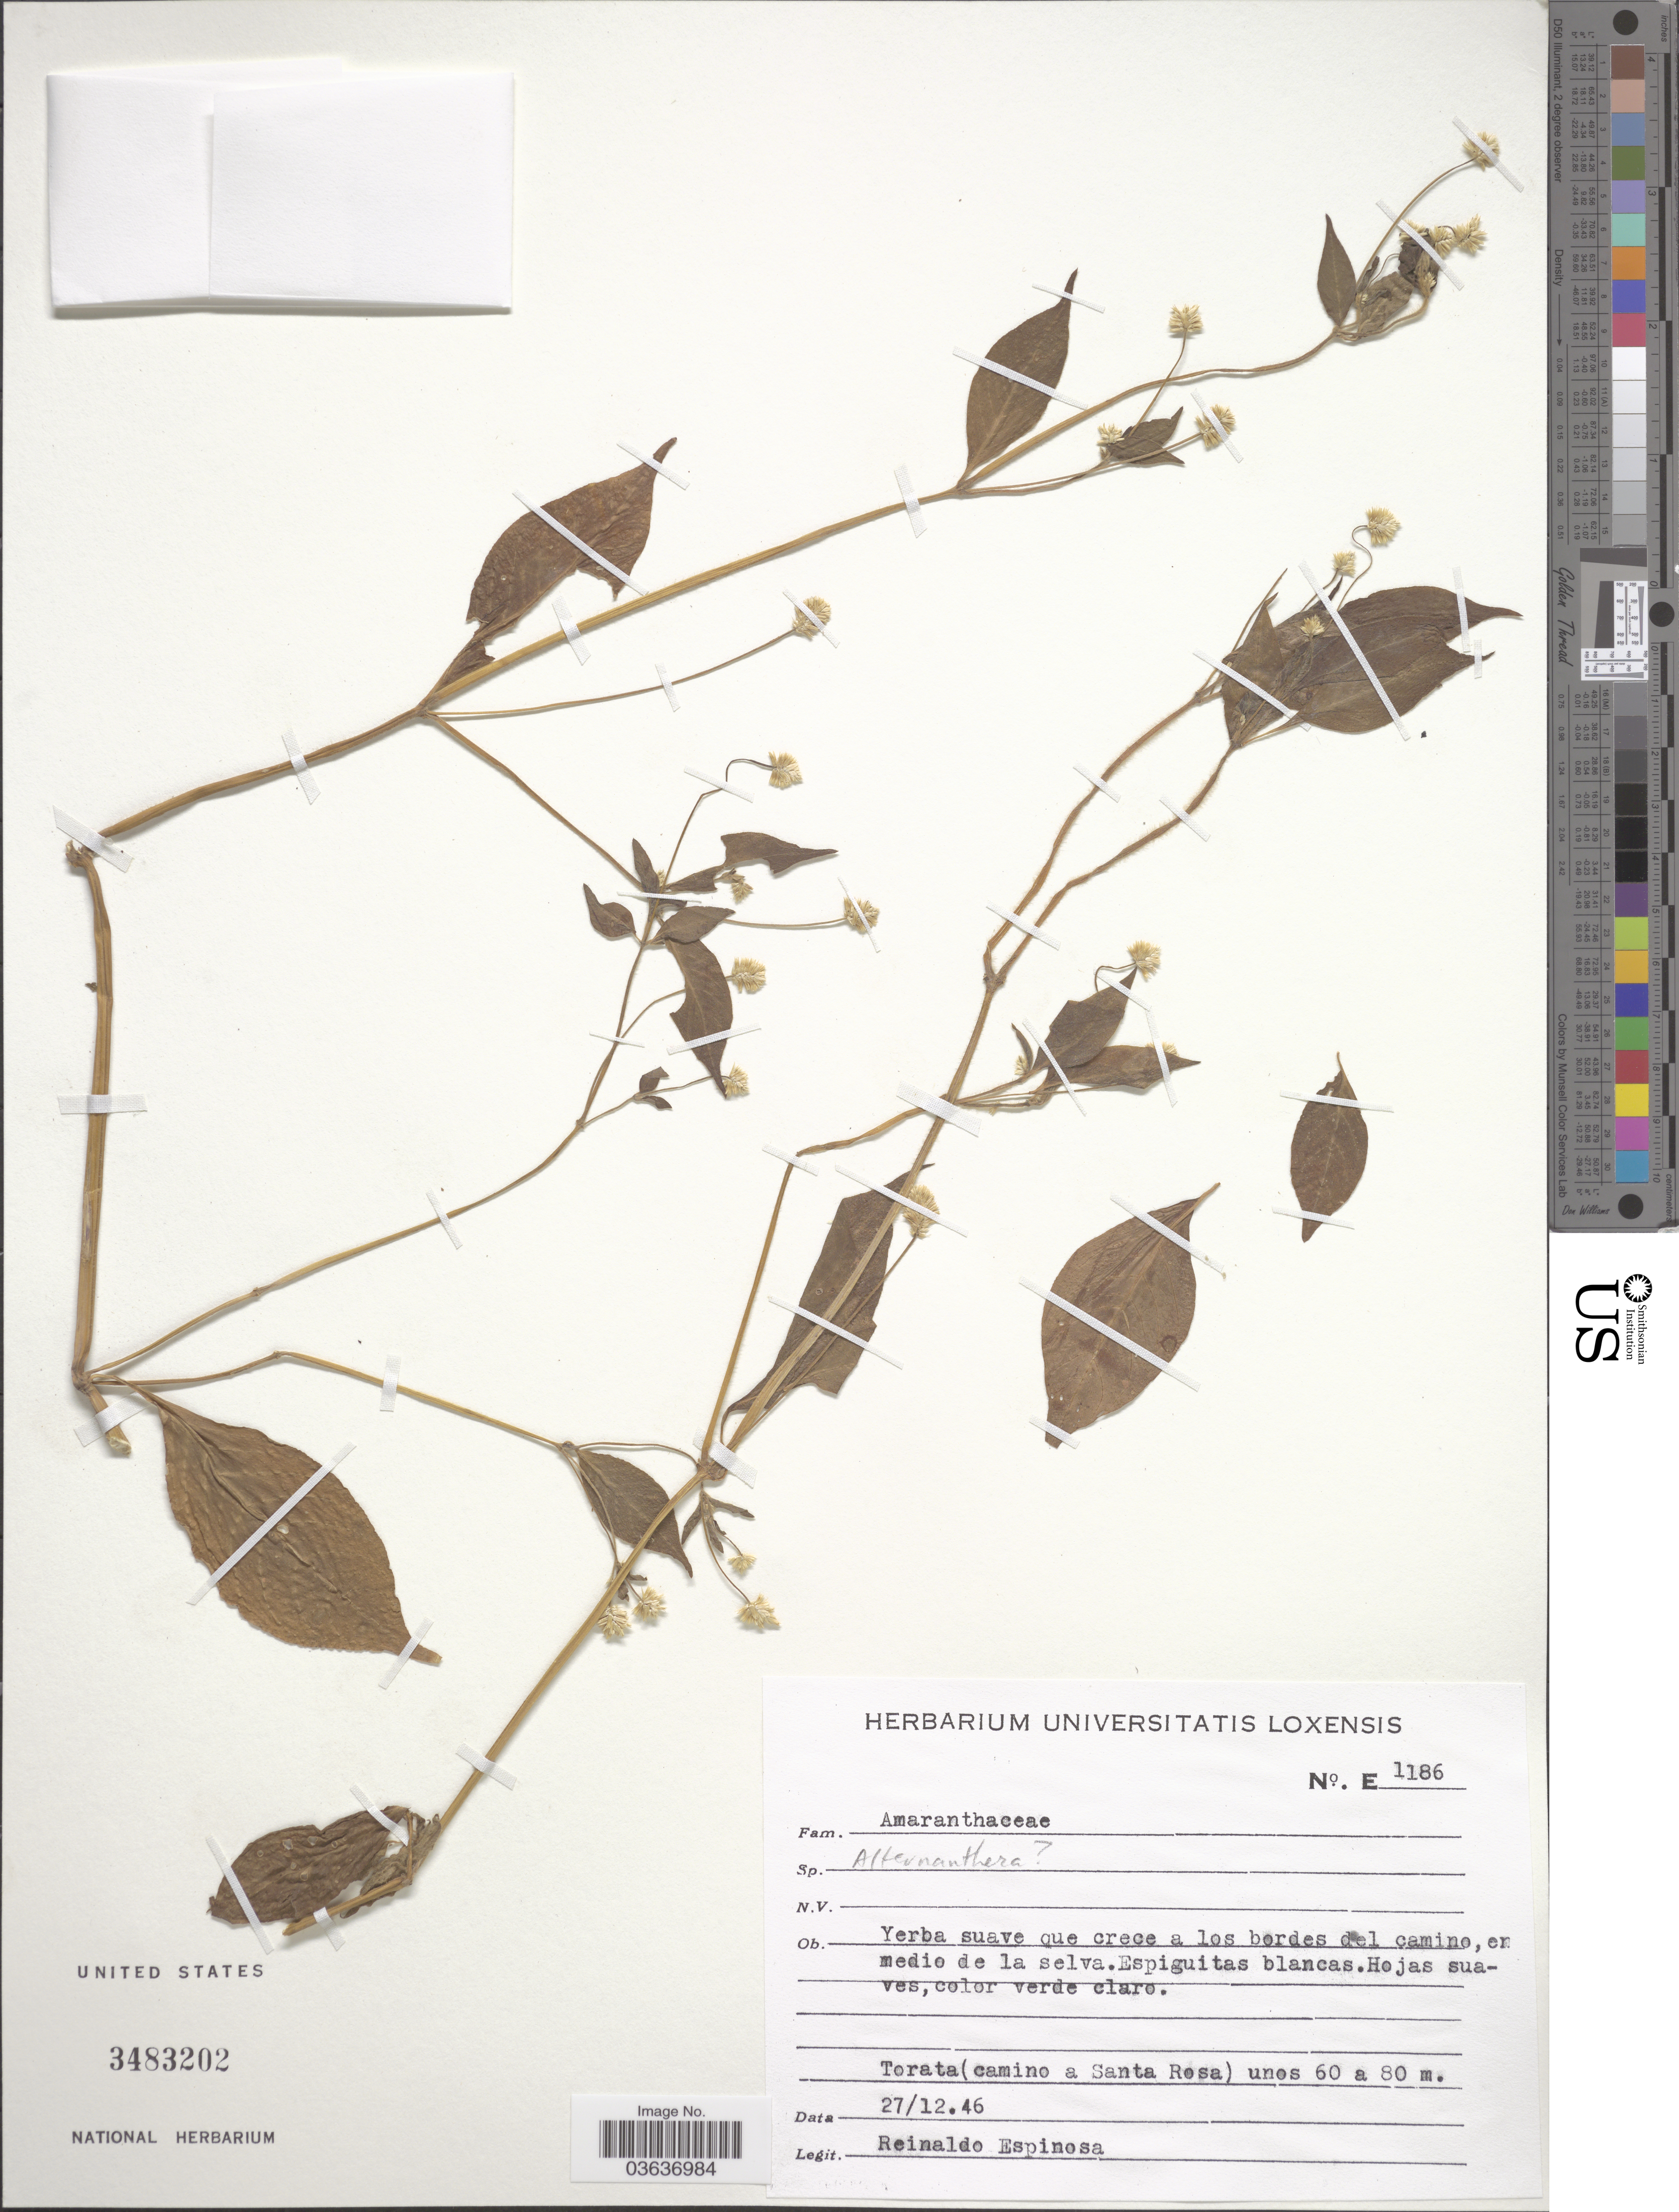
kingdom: Plantae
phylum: Tracheophyta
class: Magnoliopsida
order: Caryophyllales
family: Amaranthaceae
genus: Alternanthera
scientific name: Alternanthera sp.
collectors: R. Espinosa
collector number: E1186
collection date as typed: Transcribed d/m/y: 27/12/46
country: Ecuador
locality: Torata (camino a Santa Rosa).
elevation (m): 60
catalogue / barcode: US 3483202